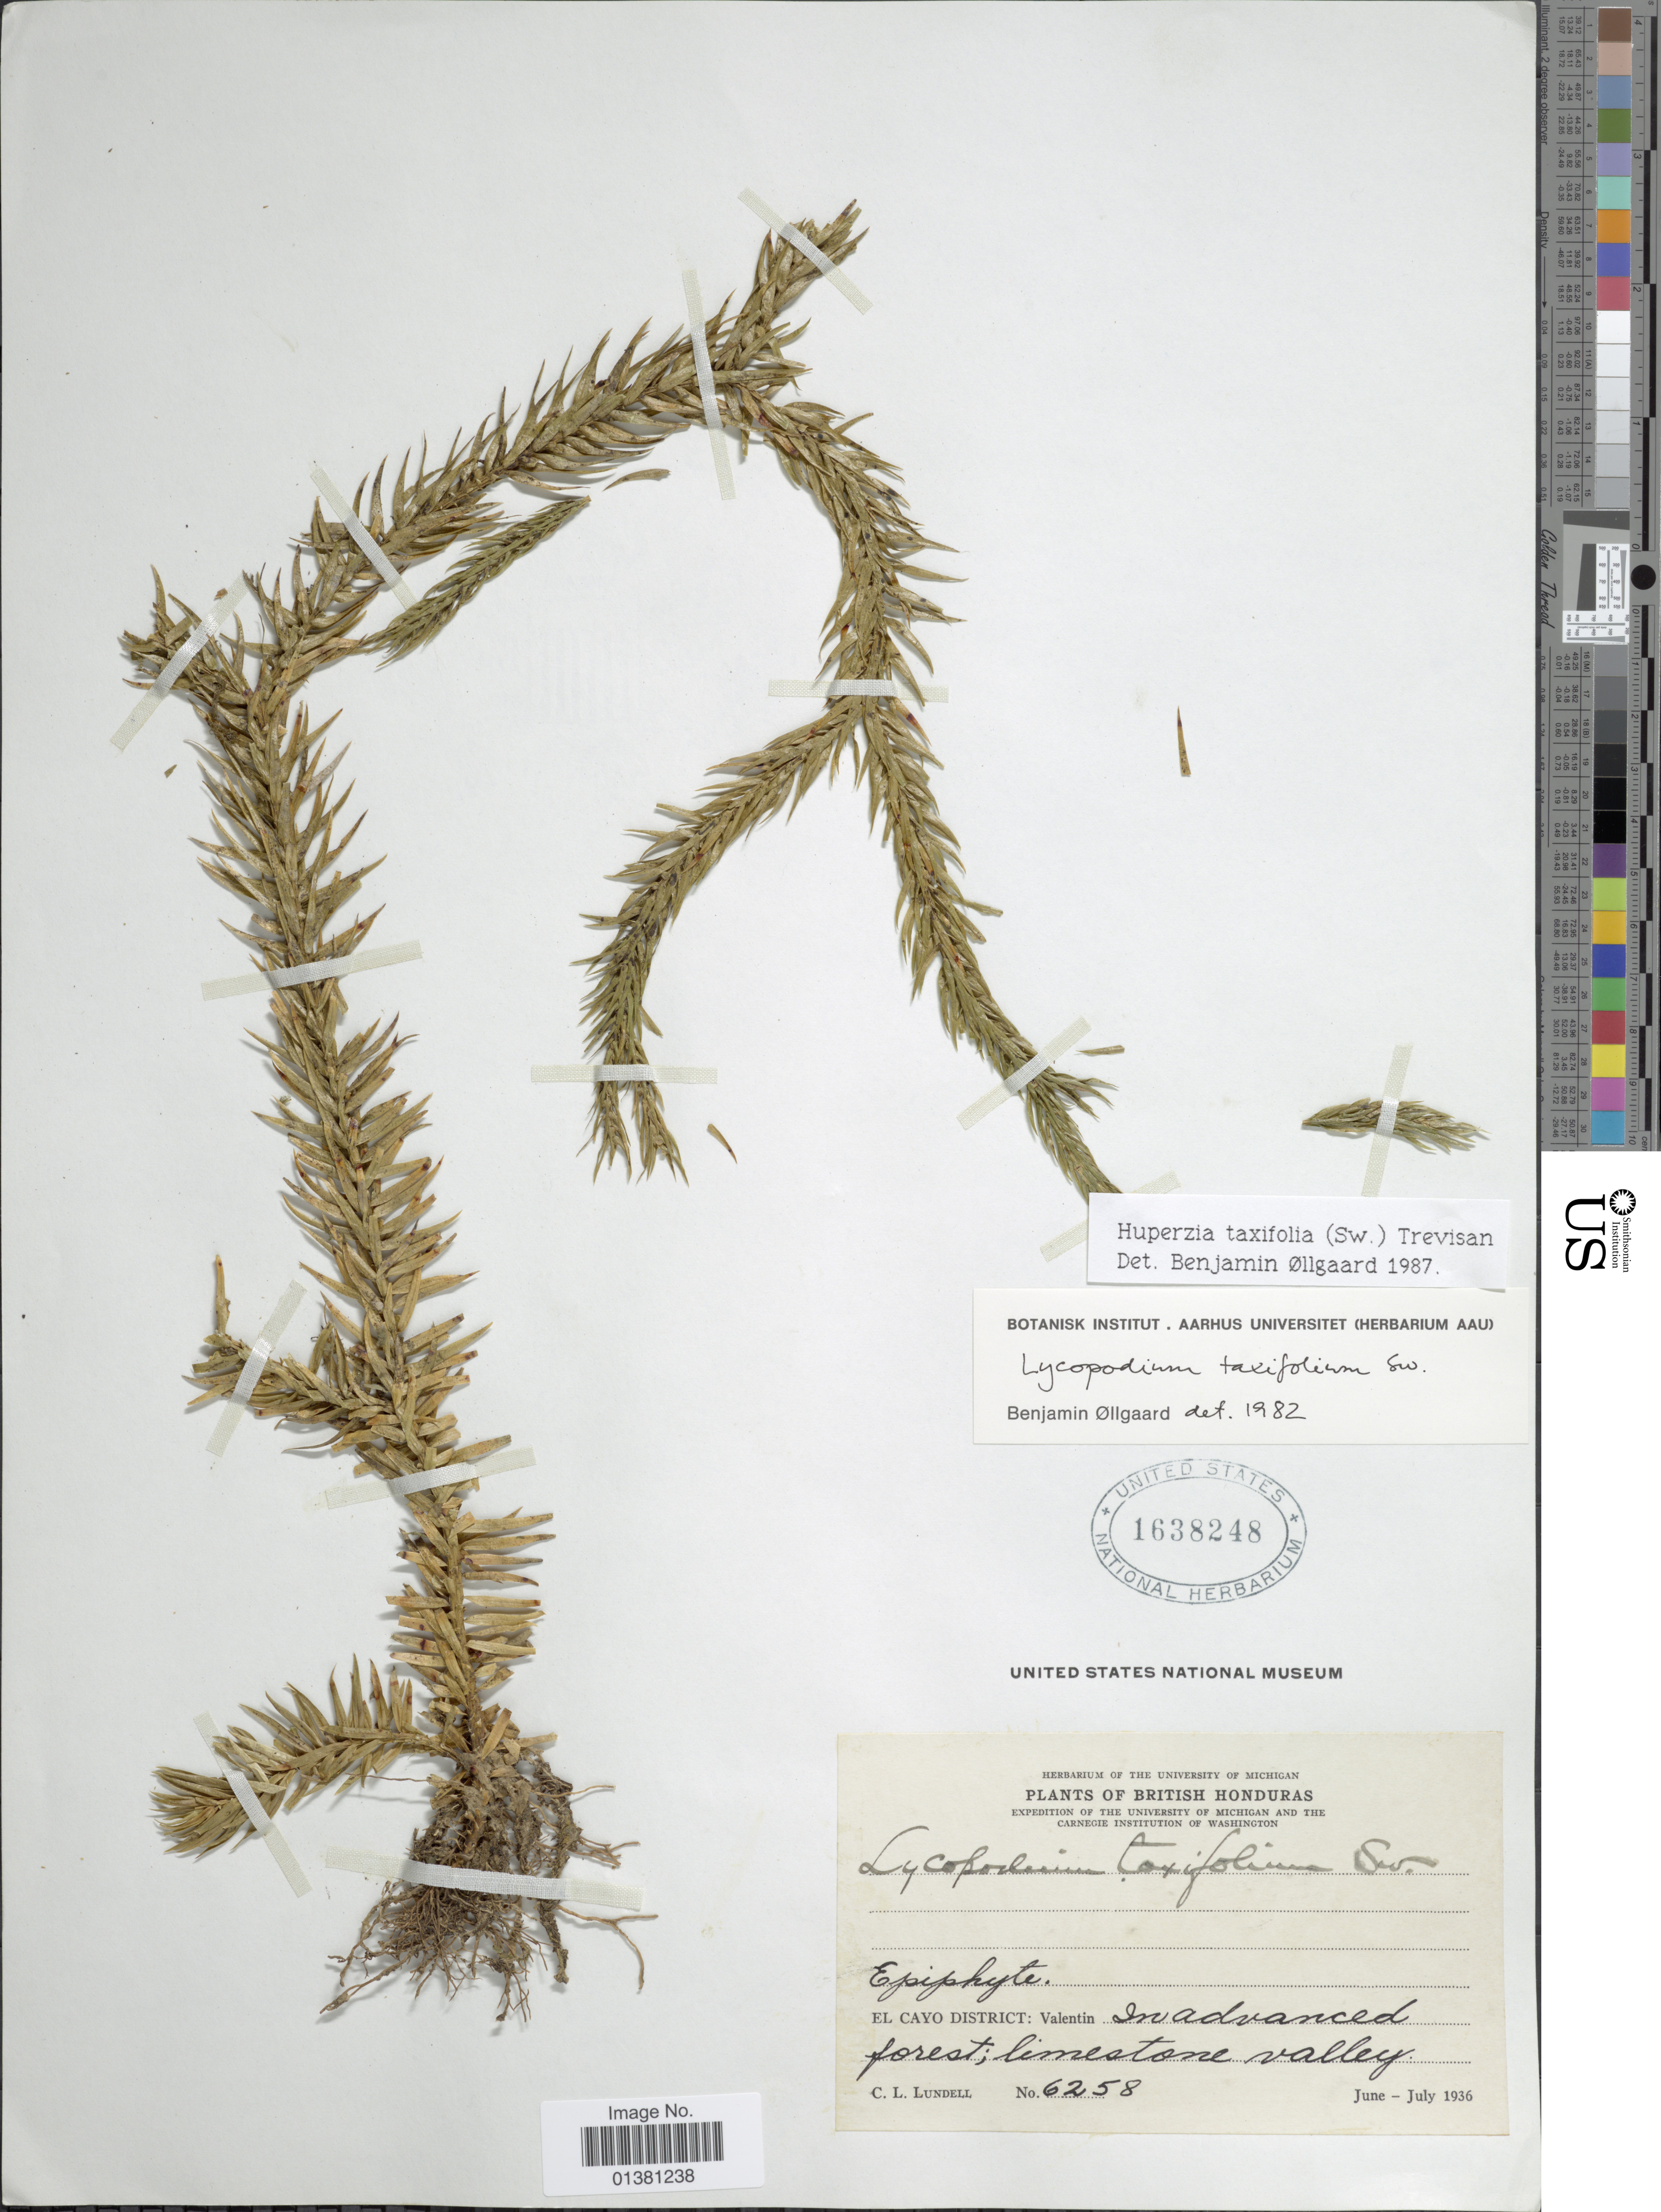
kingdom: Plantae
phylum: Tracheophyta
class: Lycopodiopsida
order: Lycopodiales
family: Lycopodiaceae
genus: Phlegmariurus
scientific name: Phlegmariurus taxifolius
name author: (Sw.) Á. Löve & D. Löve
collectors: C. L. Lundell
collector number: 6258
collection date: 1936-06/1936-07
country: Belize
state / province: Cayo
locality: British Honduras, El Cayo District: Valentin, In advanced forest; limestone valley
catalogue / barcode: US 1638248